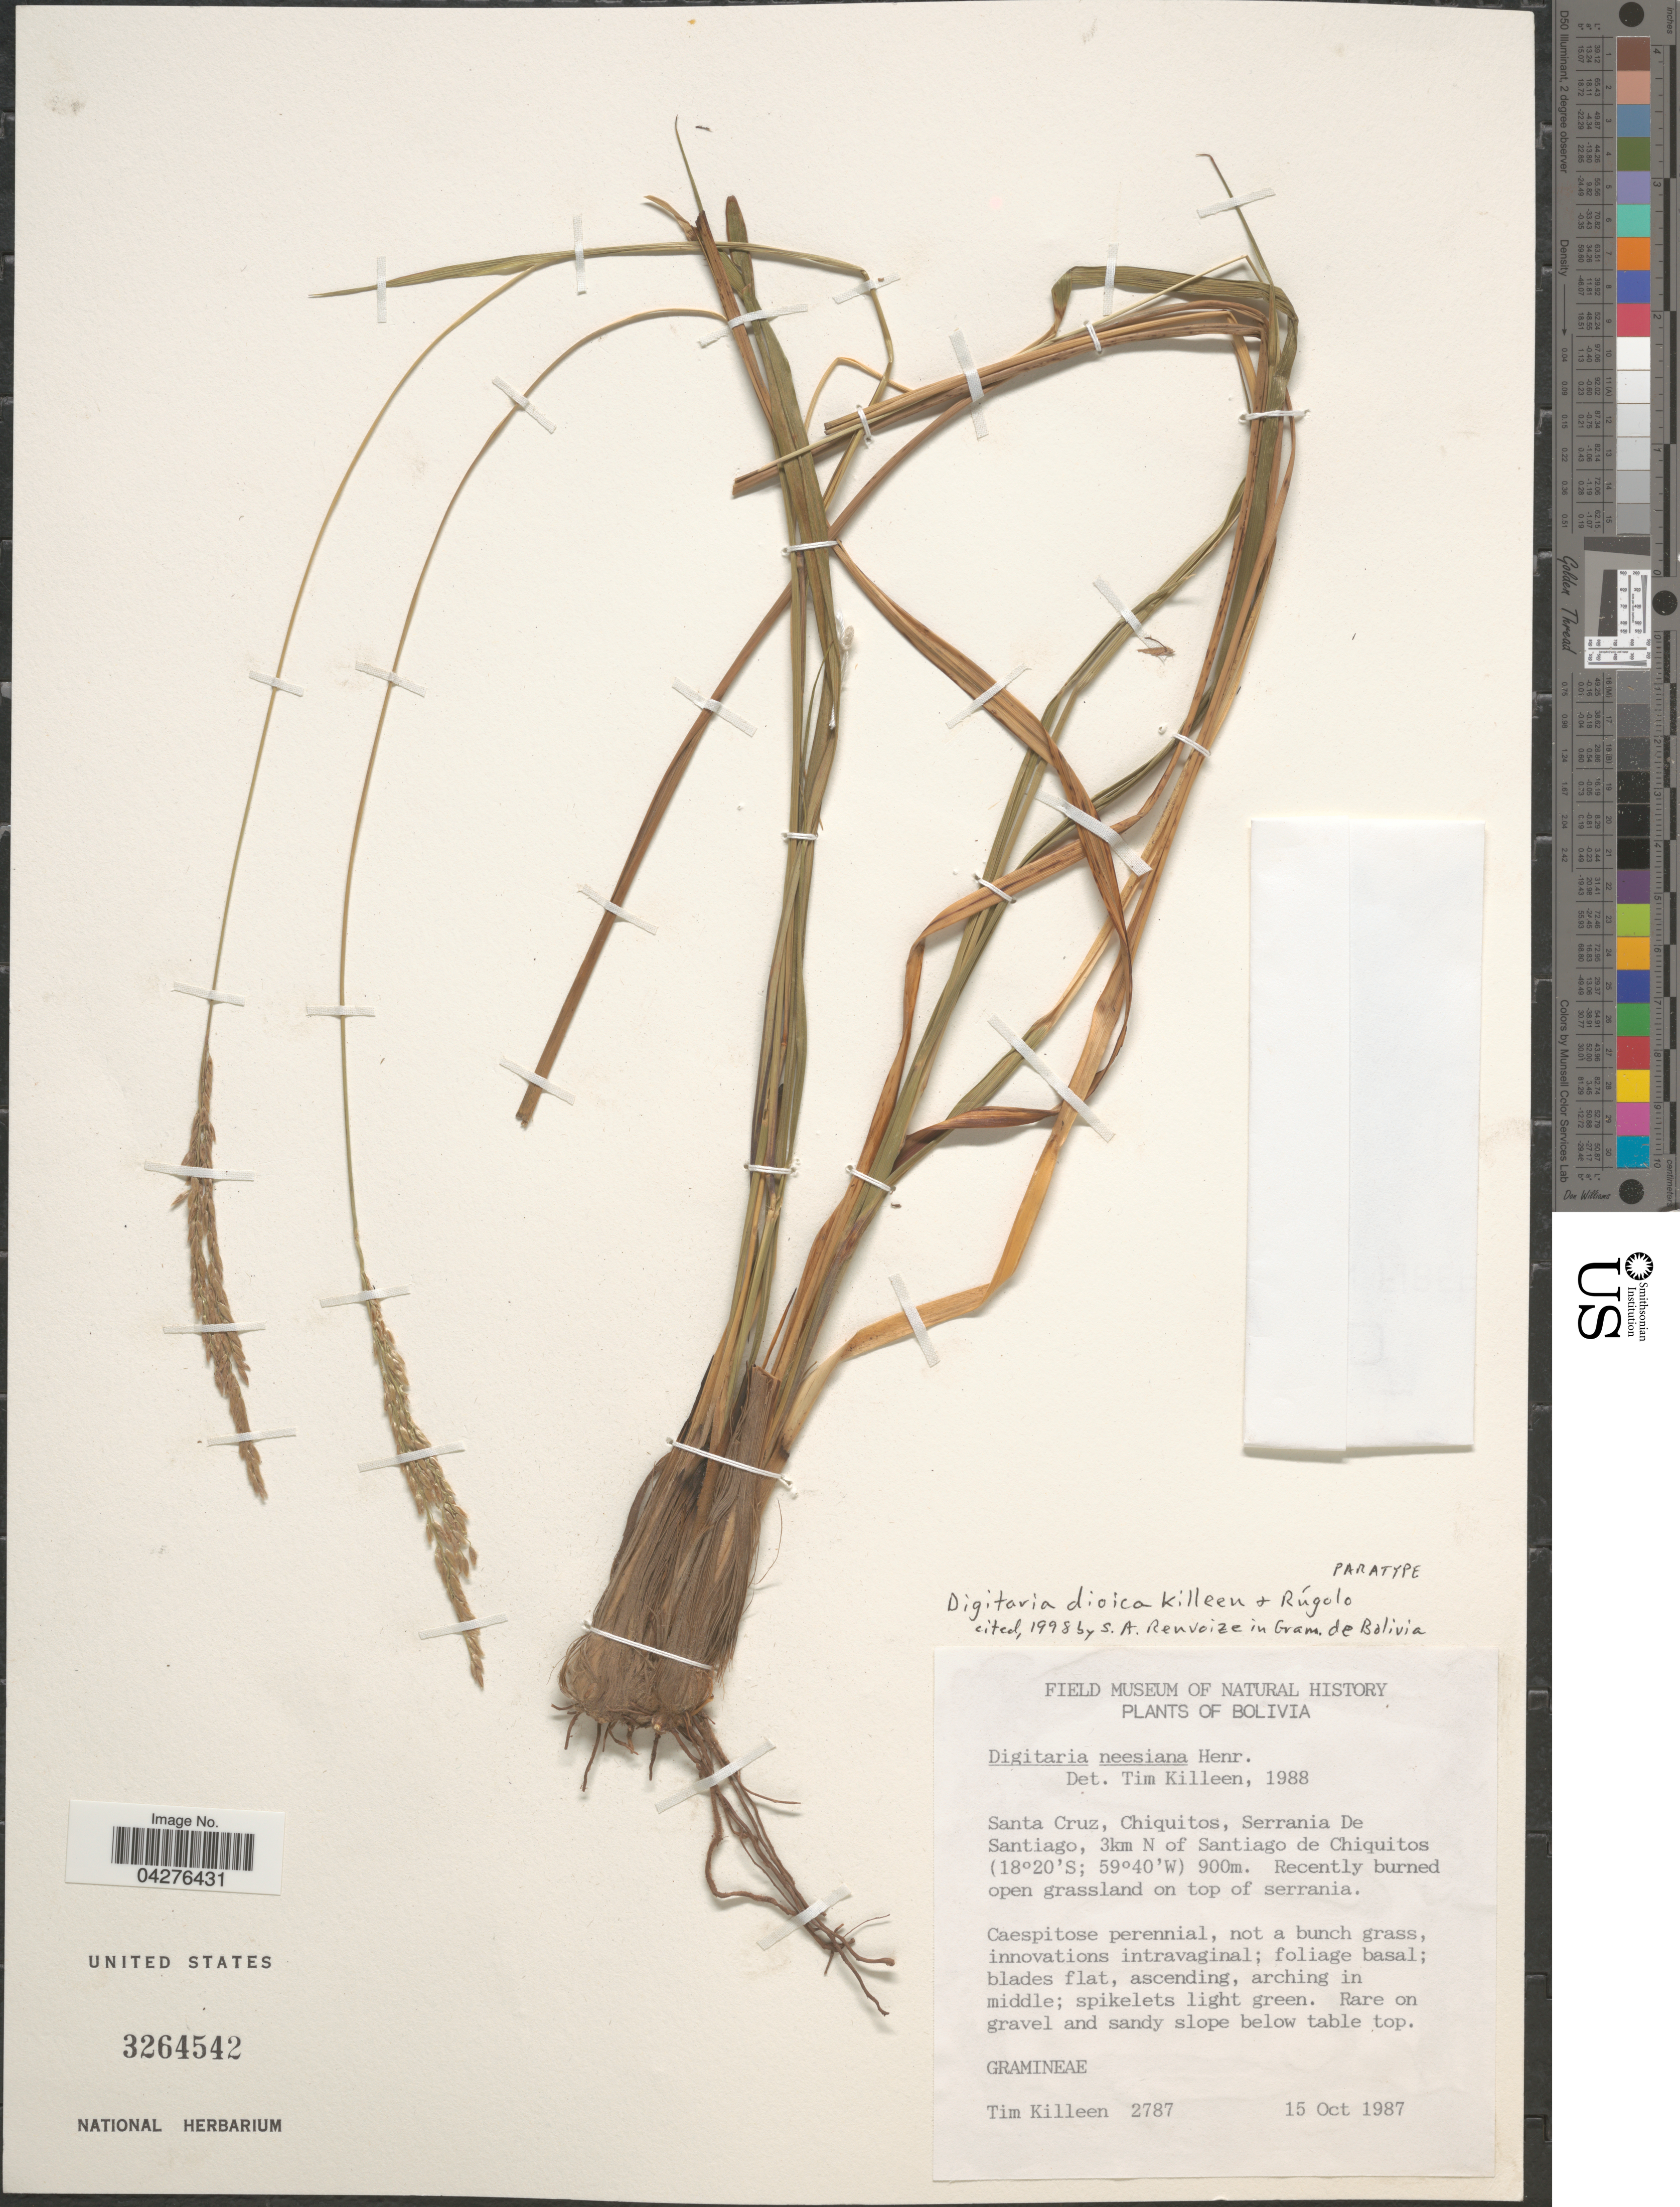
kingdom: Plantae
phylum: Tracheophyta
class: Liliopsida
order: Poales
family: Poaceae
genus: Digitaria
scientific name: Digitaria dioica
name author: T. Killeen & Rúgolo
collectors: T. J. Killeen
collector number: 2787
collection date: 1987-10-15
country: Bolivia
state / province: Santa Cruz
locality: Chiquitos, Serrania De Santiago, 3km N of Santiago de Chiquitos.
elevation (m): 900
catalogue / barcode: US 3264542